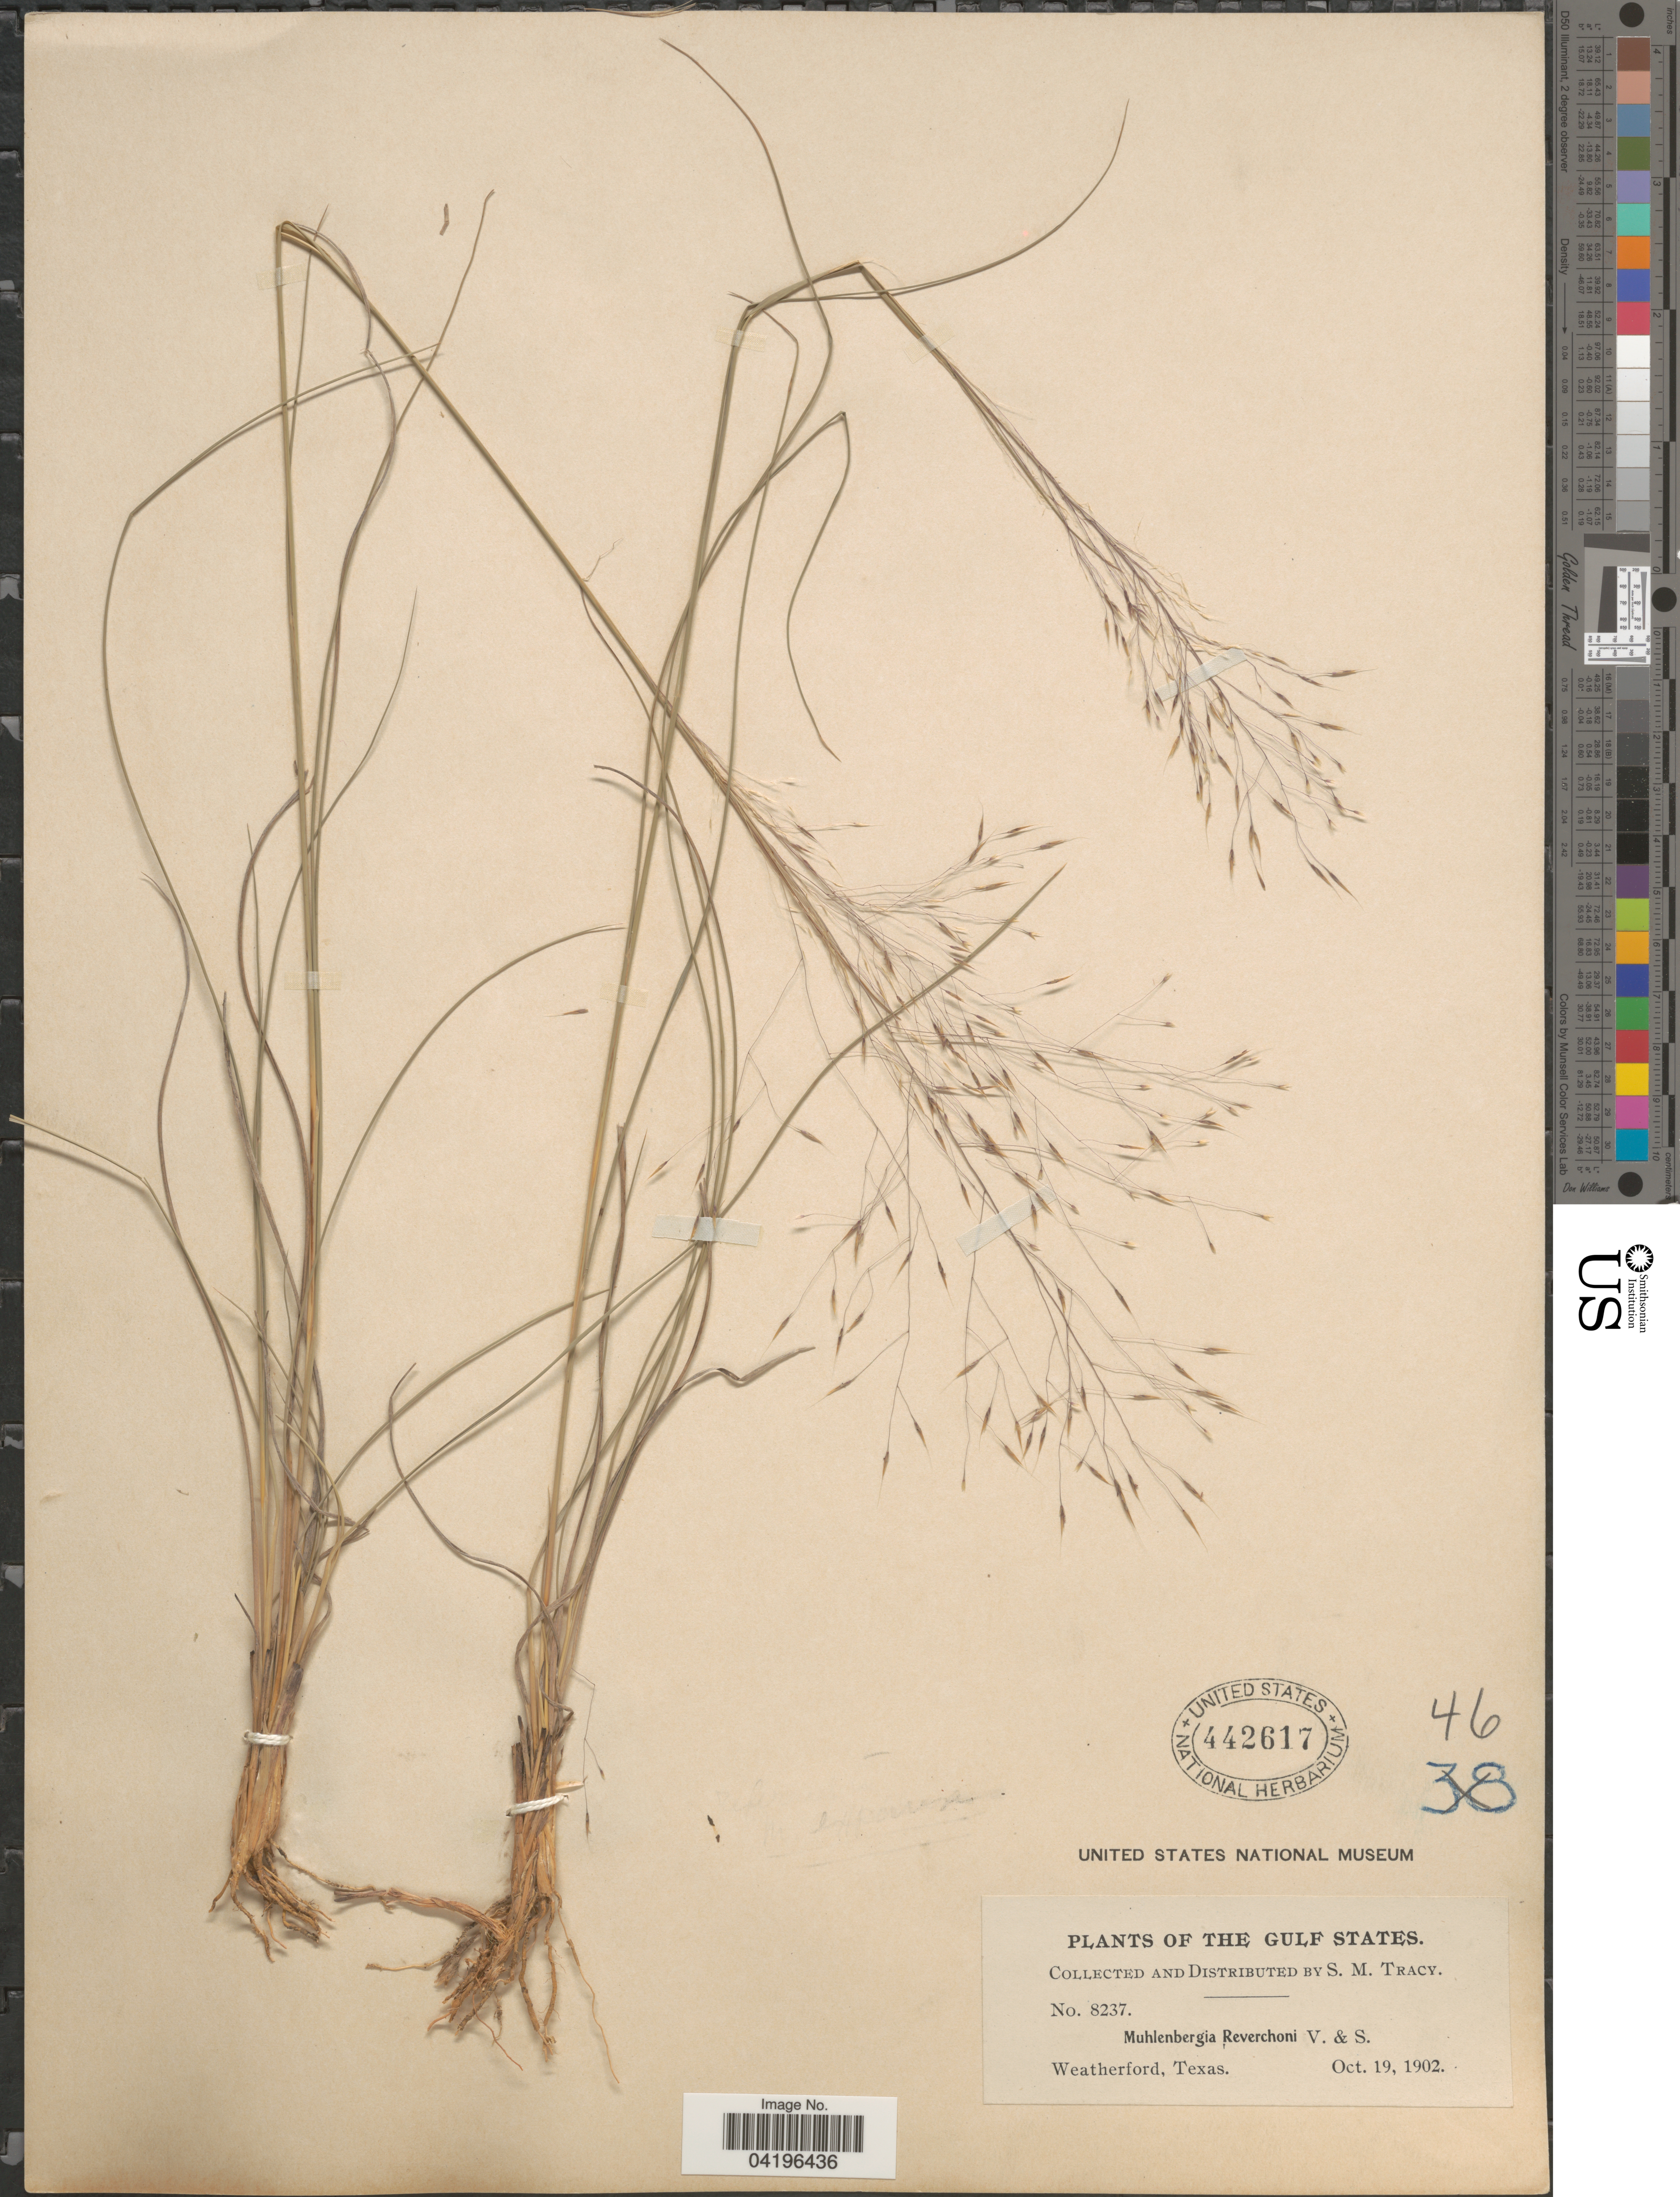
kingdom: Plantae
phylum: Tracheophyta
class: Liliopsida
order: Poales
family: Poaceae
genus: Muhlenbergia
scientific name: Muhlenbergia reverchonii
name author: Vasey & Scribn.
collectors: S. M. Tracy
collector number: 8237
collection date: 1902-10-19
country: United States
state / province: Texas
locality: The Gulf States. Weatherford.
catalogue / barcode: US 442617